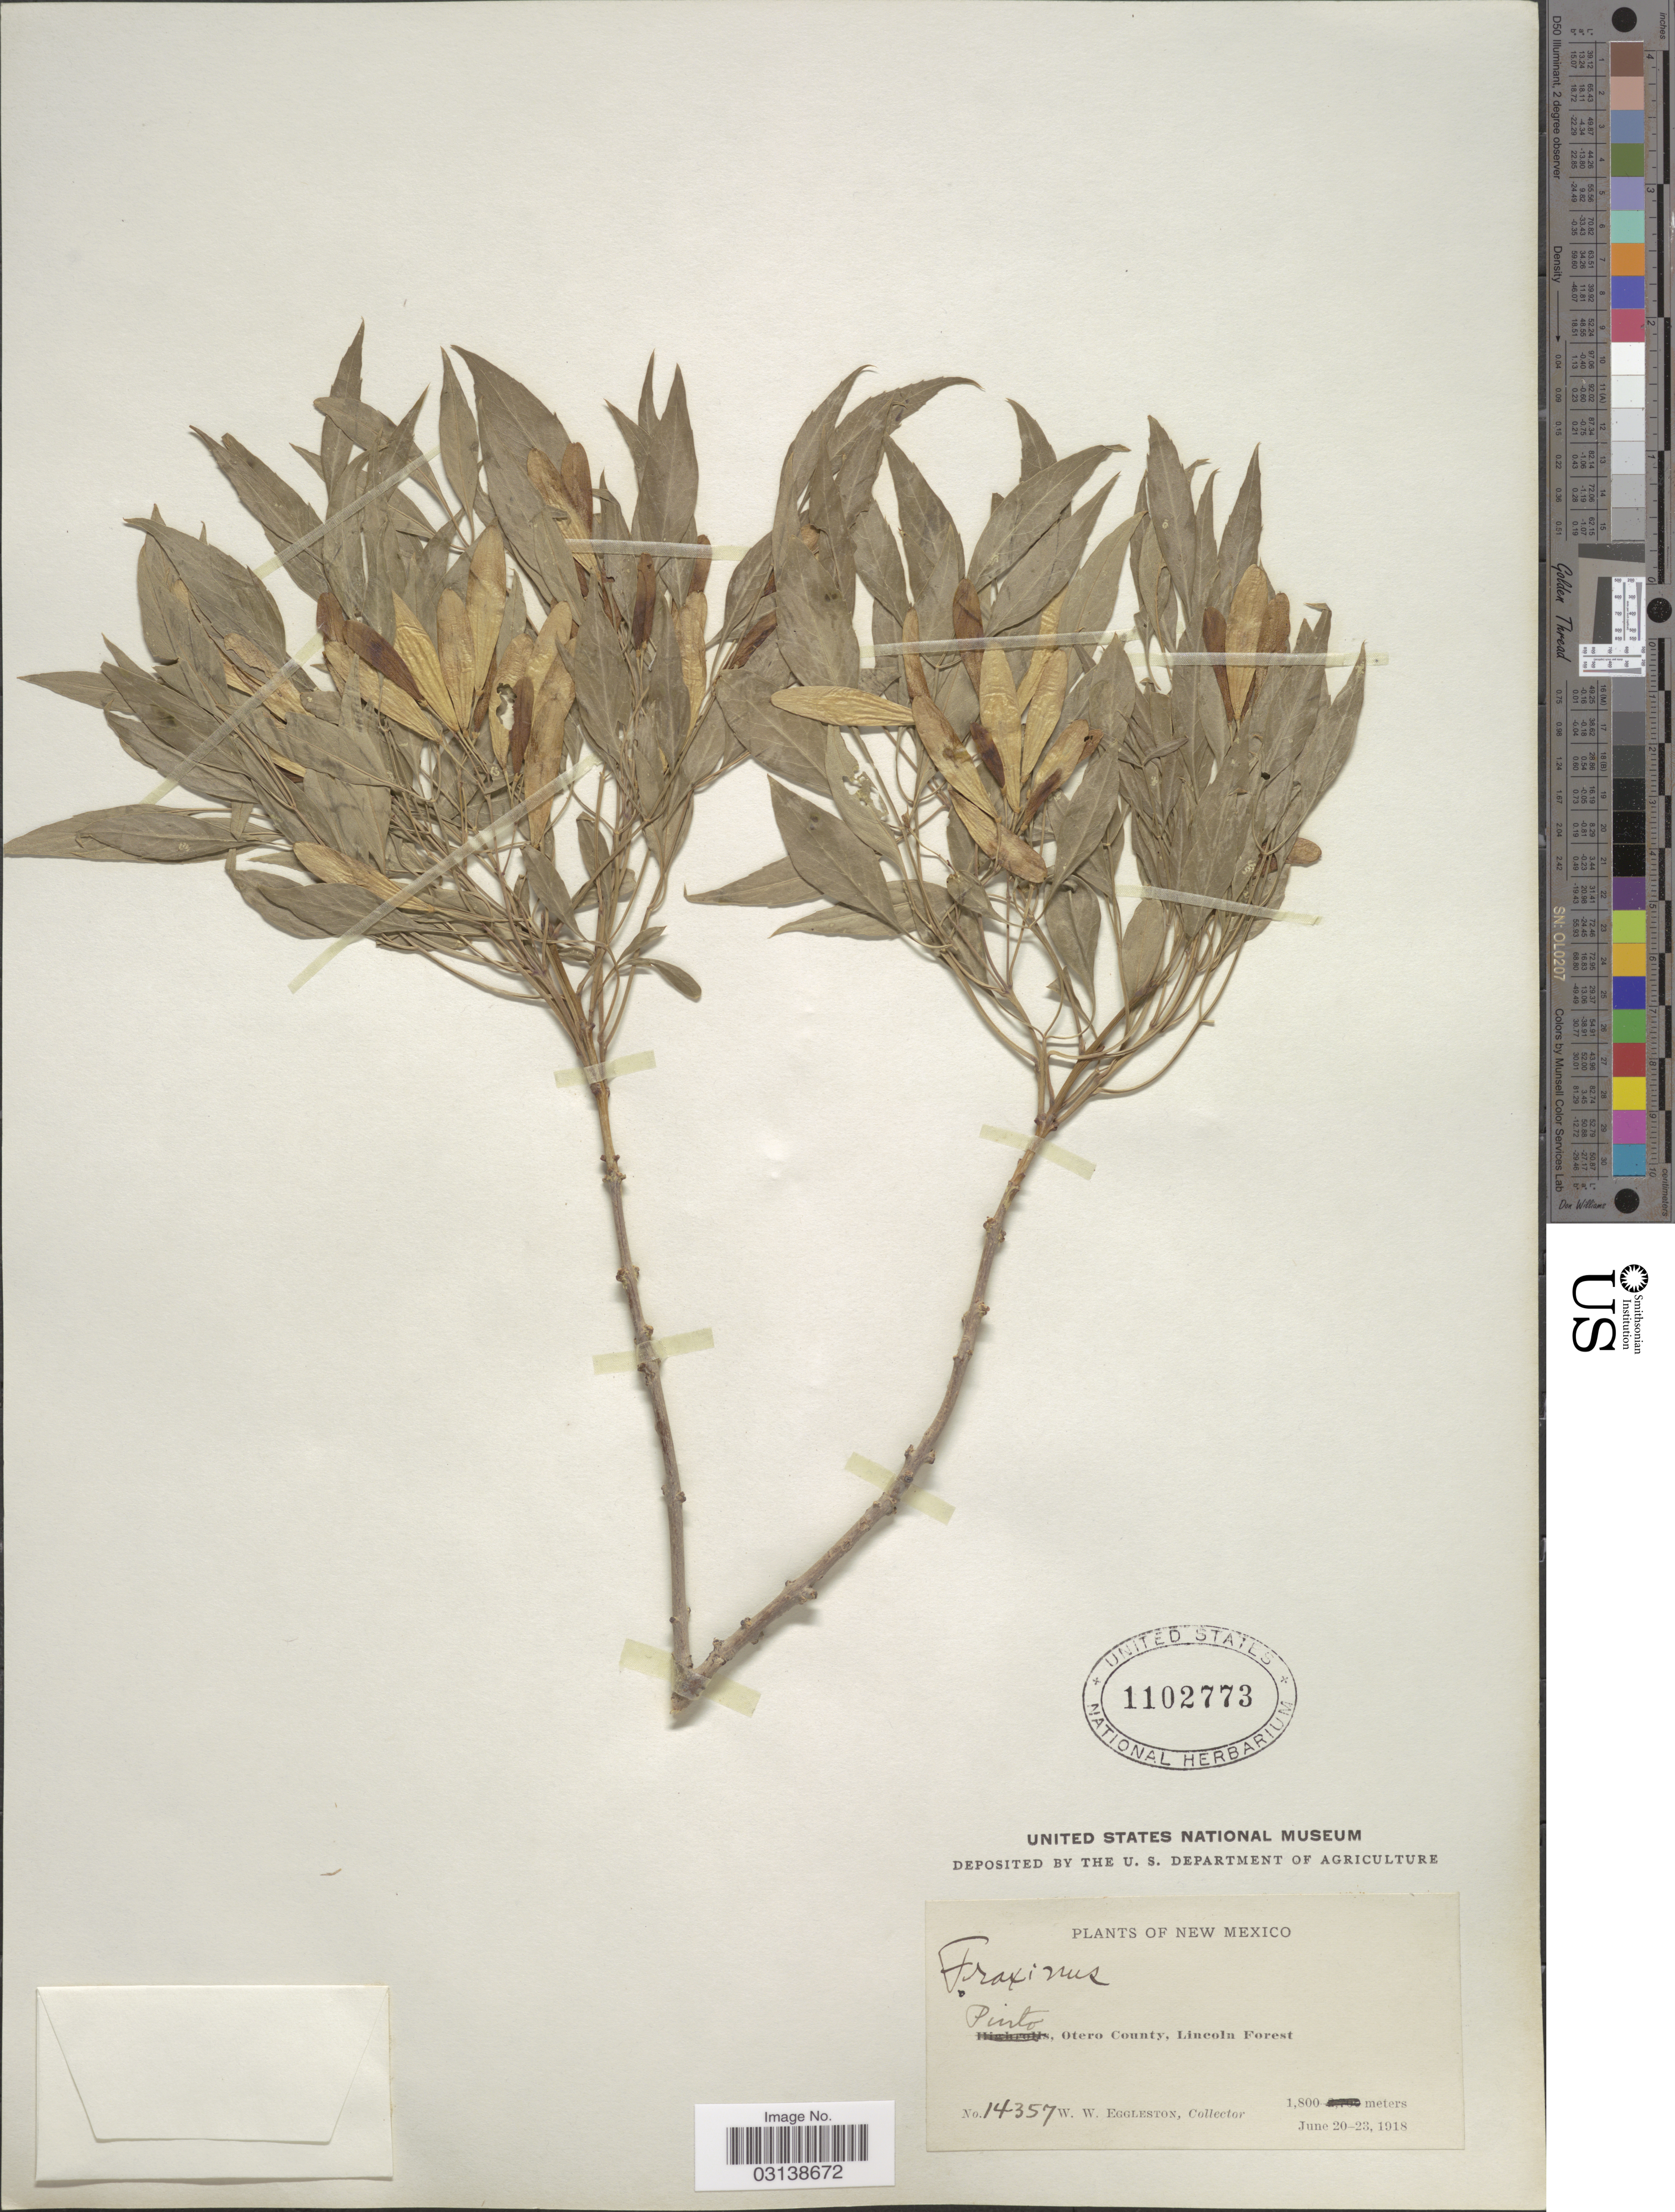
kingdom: Plantae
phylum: Tracheophyta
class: Magnoliopsida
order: Lamiales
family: Oleaceae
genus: Fraxinus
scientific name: Fraxinus cuspidata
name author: Torr.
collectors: W. W. Eggleston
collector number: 14357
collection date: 1918-06-20/1918-06-23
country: United States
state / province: New Mexico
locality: Pinto, Otero County, Lincoln Forest.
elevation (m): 1800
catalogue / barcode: US 1102773